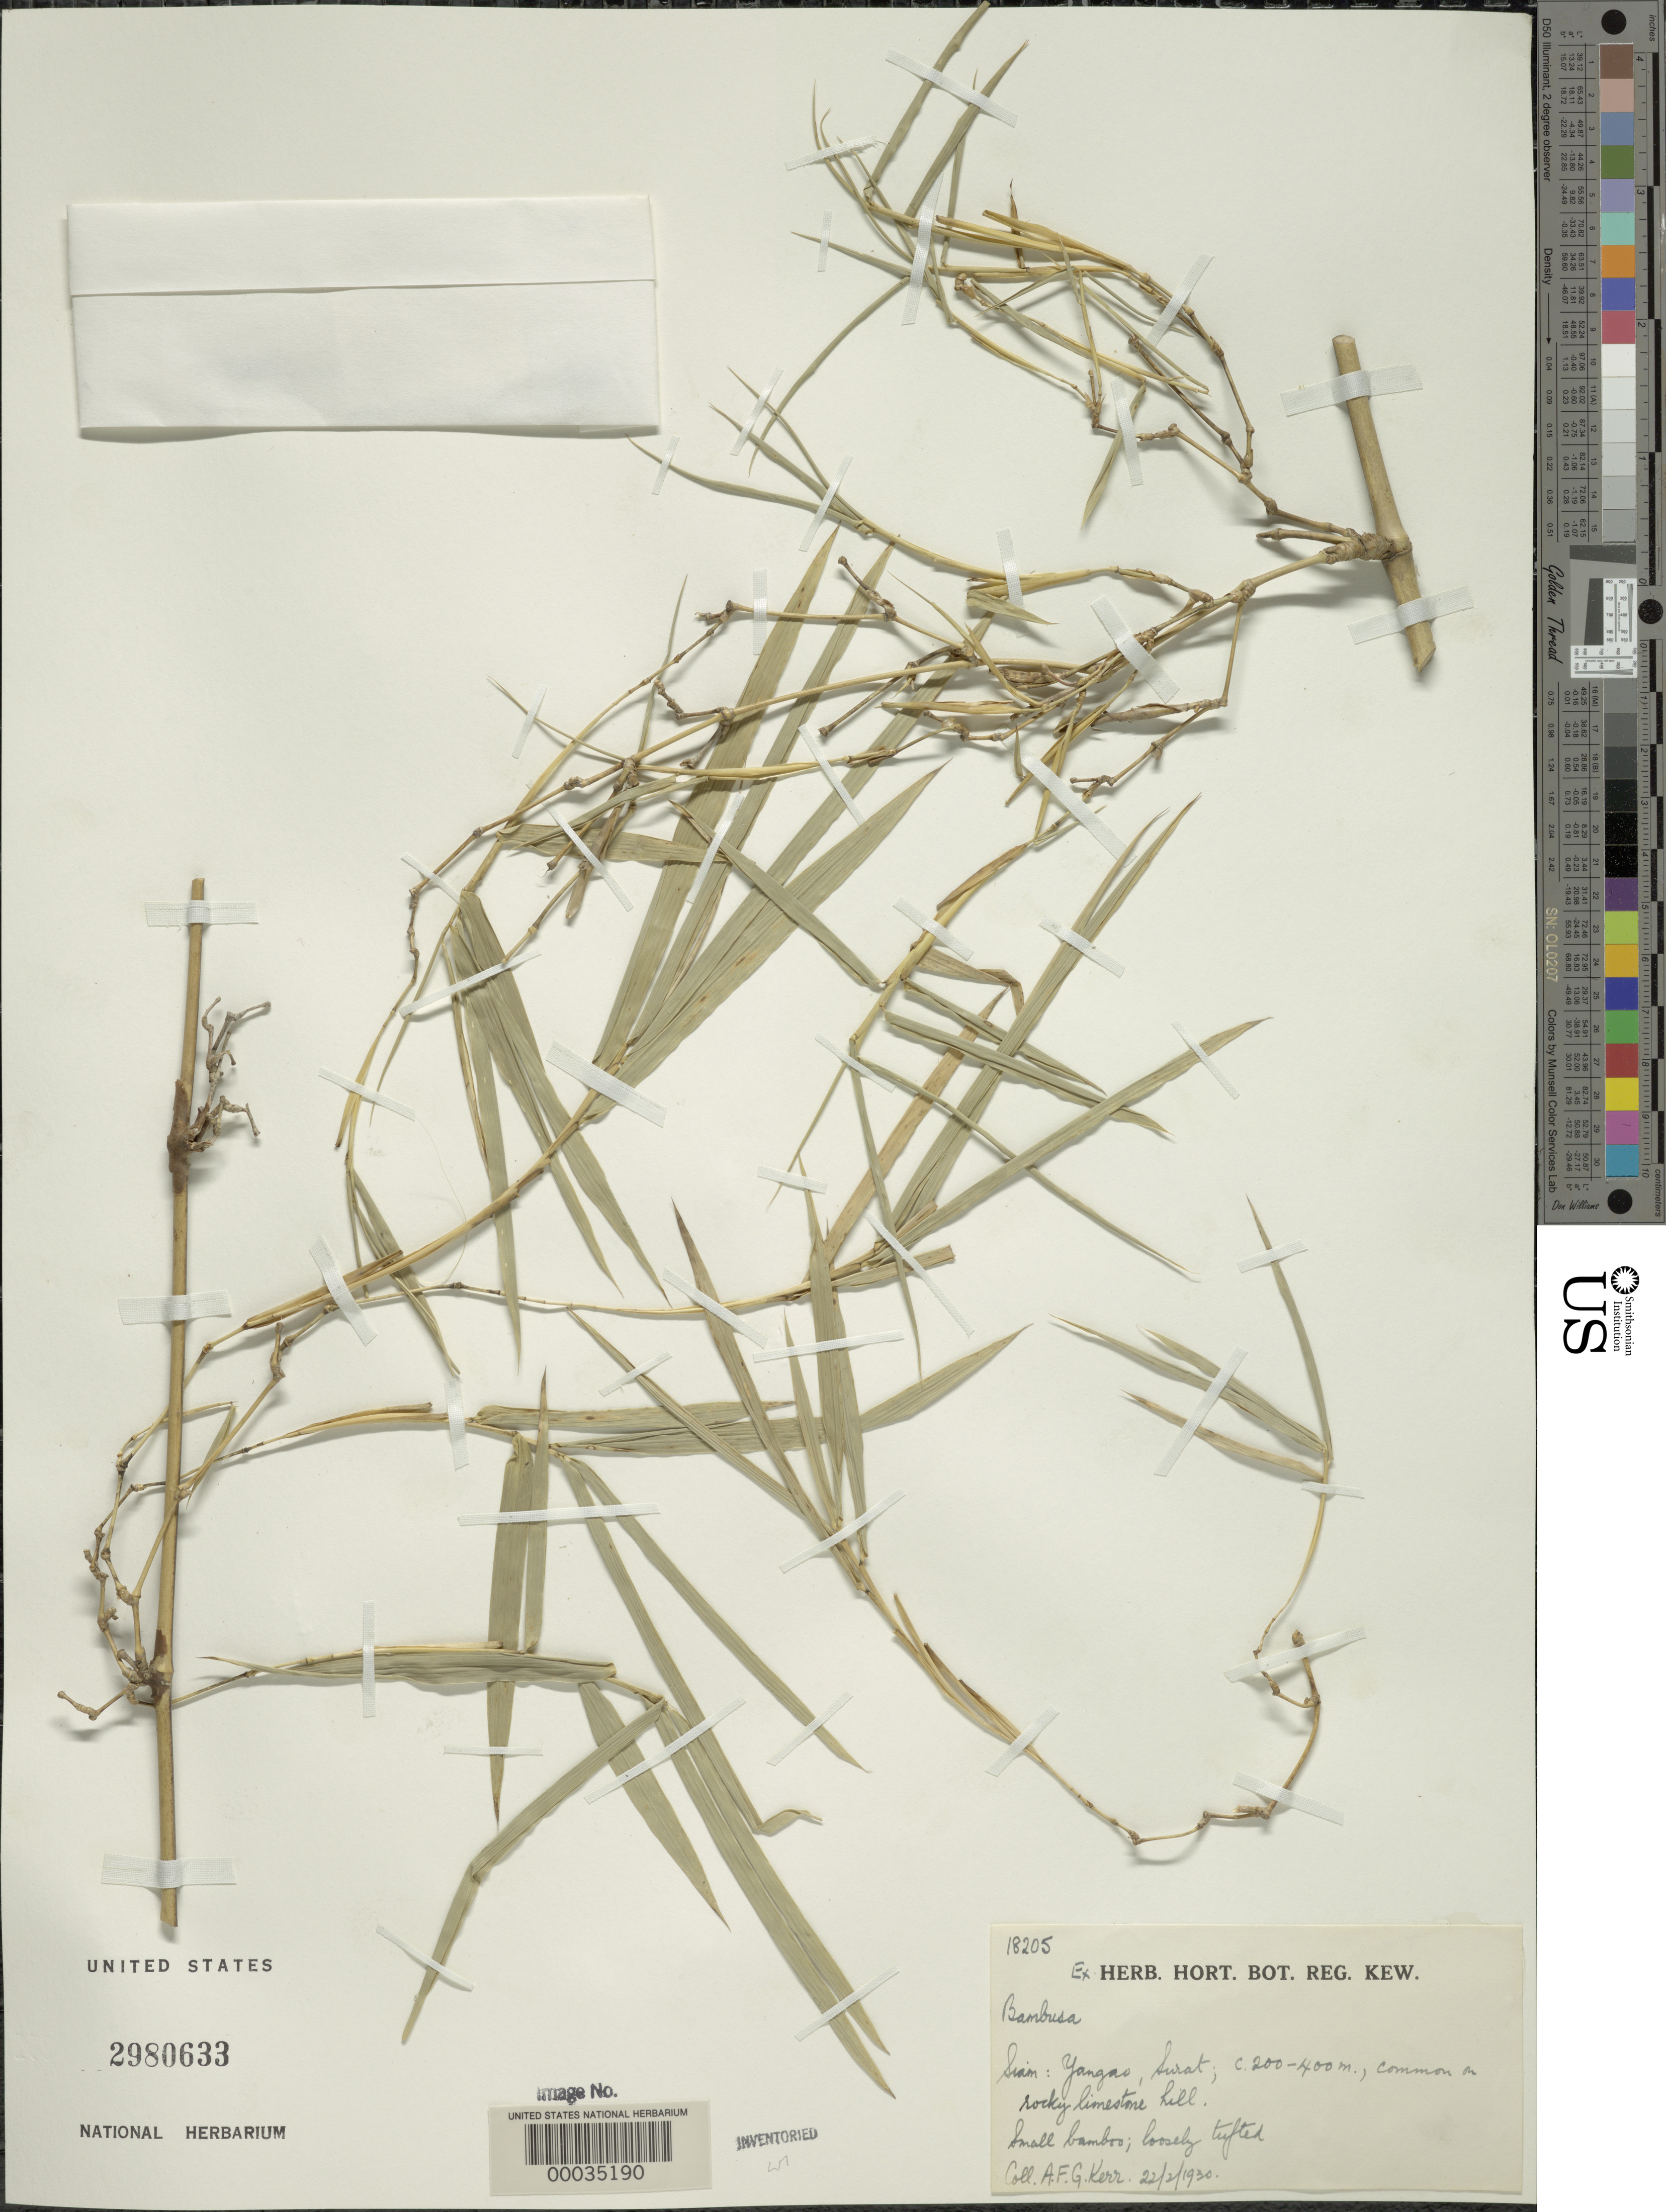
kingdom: Plantae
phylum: Tracheophyta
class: Liliopsida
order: Poales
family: Poaceae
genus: Bambusa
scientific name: Bambusa sp.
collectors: A. F. G. Kerr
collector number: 18205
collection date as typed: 22 Feb 1930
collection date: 1930-02-22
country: Thailand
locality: Siam: yangao, surat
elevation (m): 200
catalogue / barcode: US 2980633